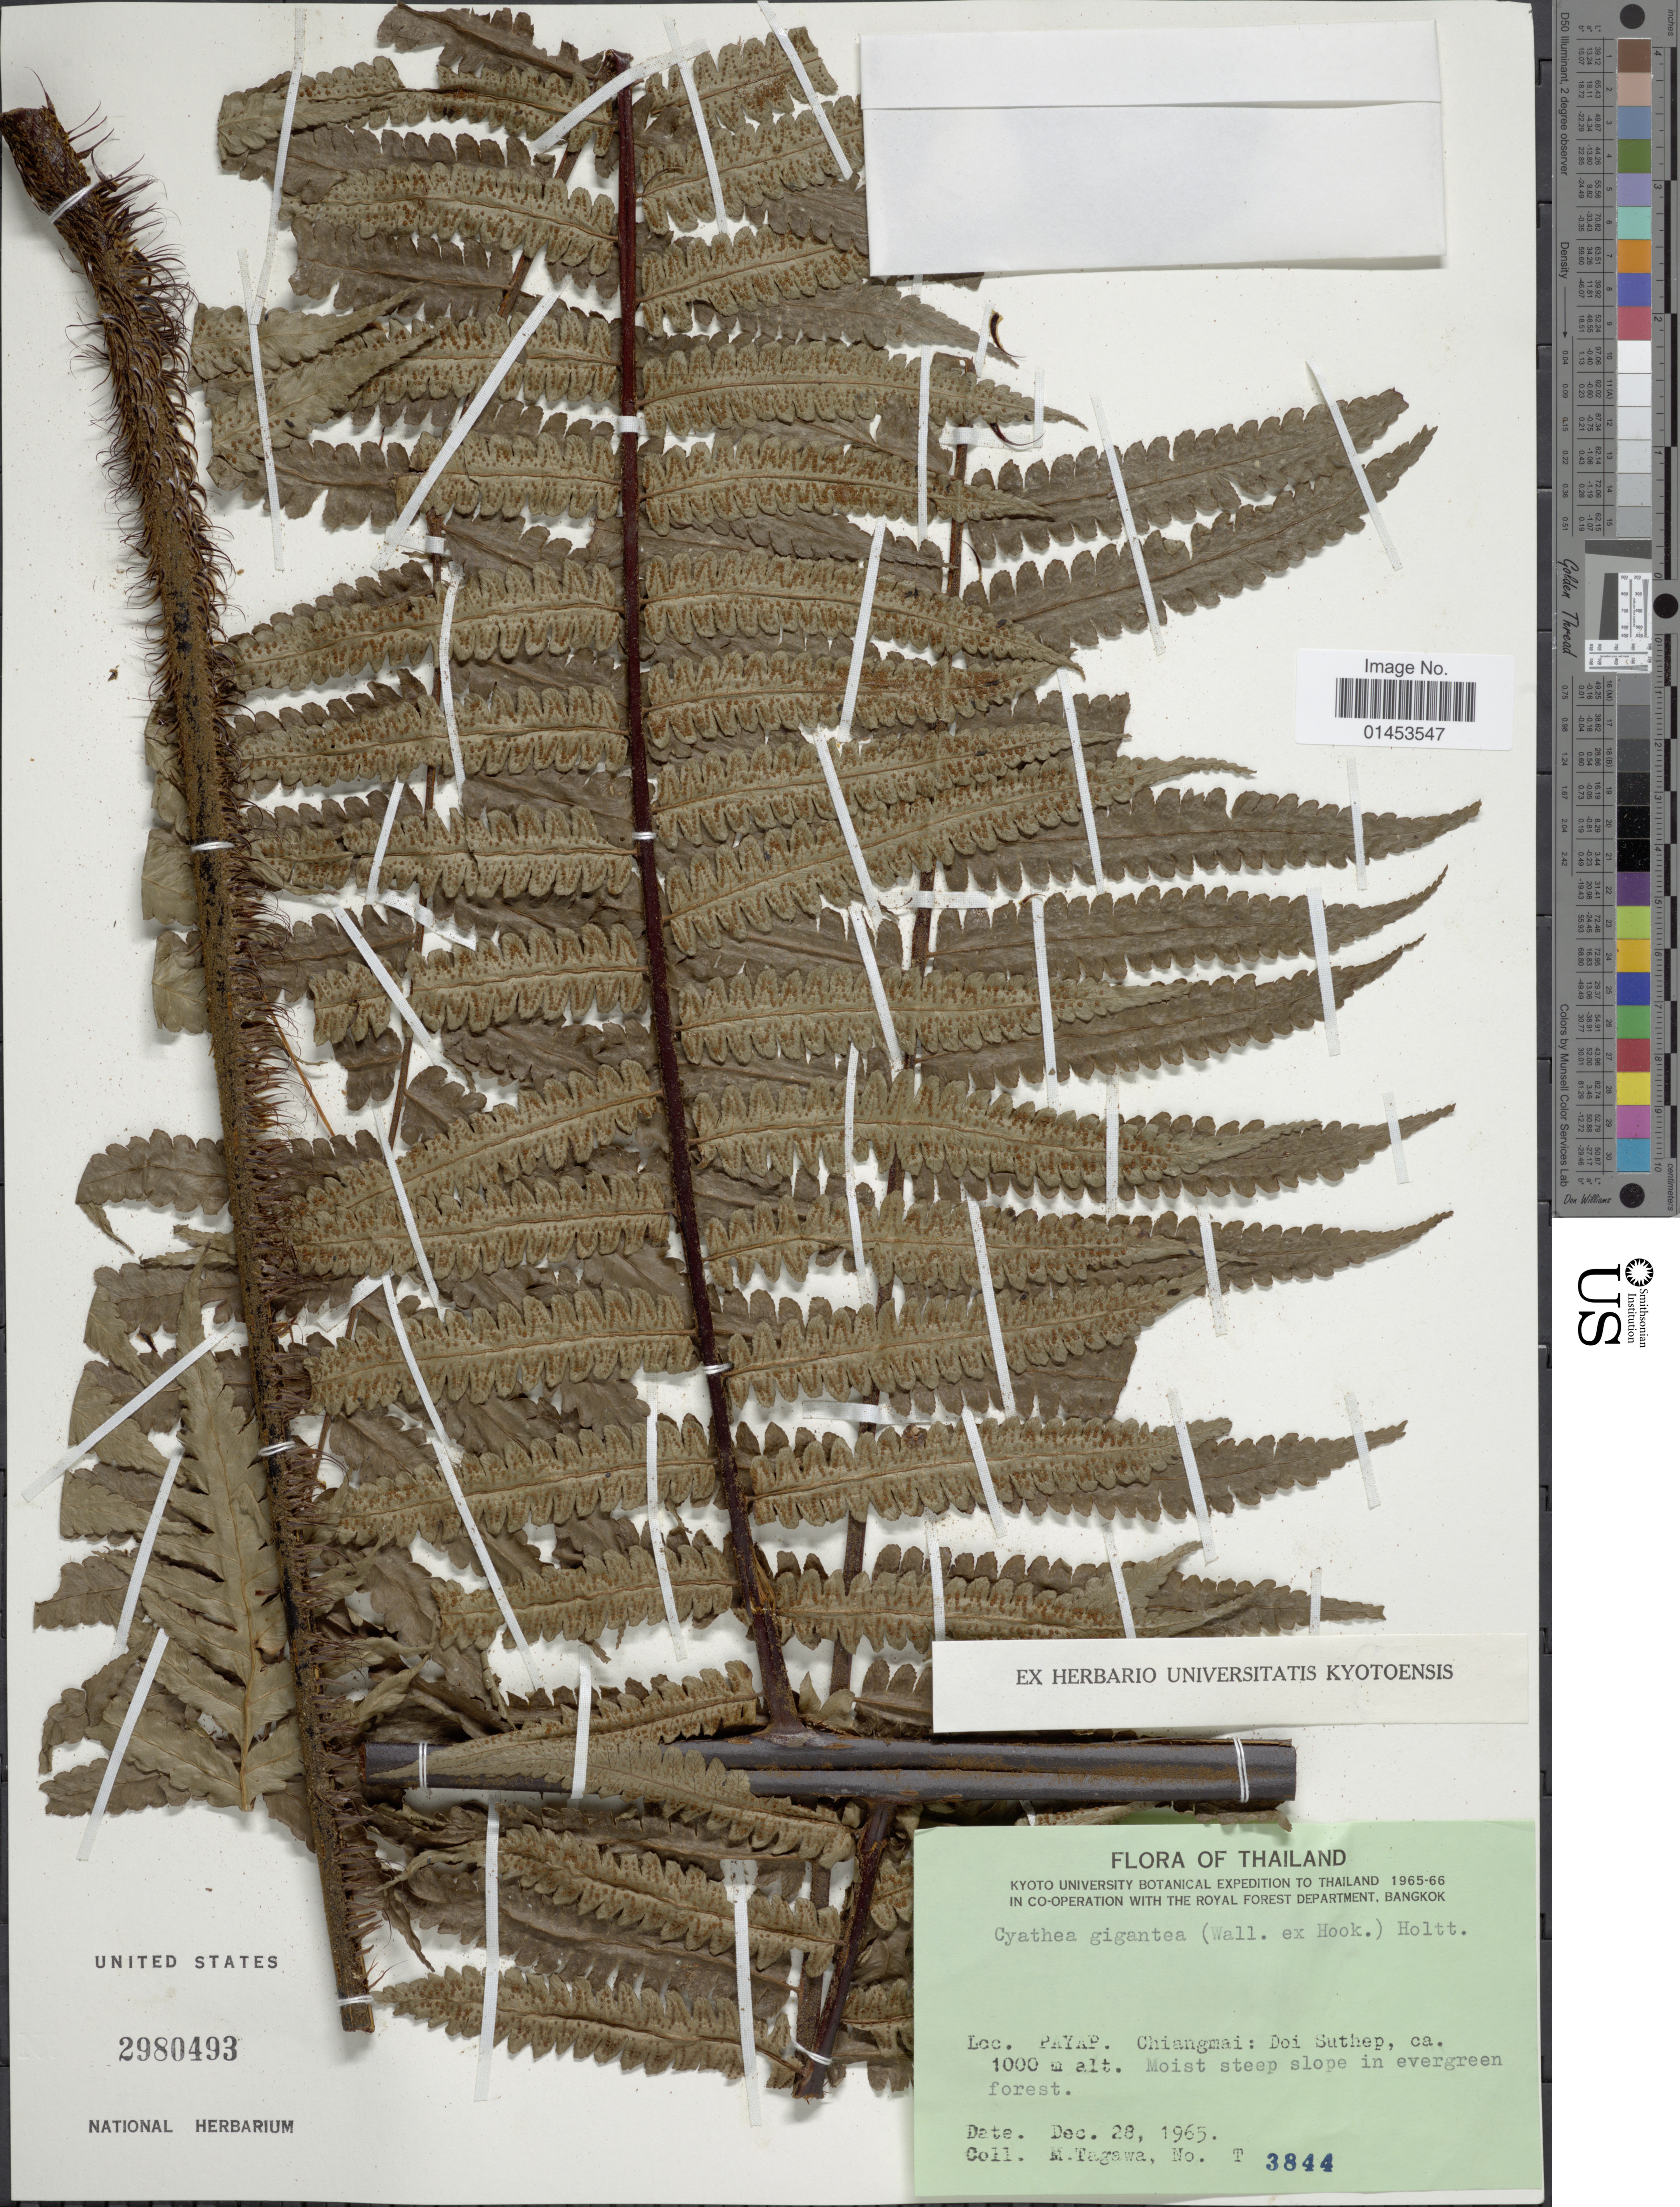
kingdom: Plantae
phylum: Tracheophyta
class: Polypodiopsida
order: Cyatheales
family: Cyatheaceae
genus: Cyathea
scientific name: Cyathea gigantea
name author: (Wall. ex Hook.) Holttum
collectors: M. Tagawa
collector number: T 3844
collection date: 1965-12-28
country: Thailand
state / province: Chiang Mai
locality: Payap, Chiangmai: Doi Suthep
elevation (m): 1000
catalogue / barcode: US 2980493